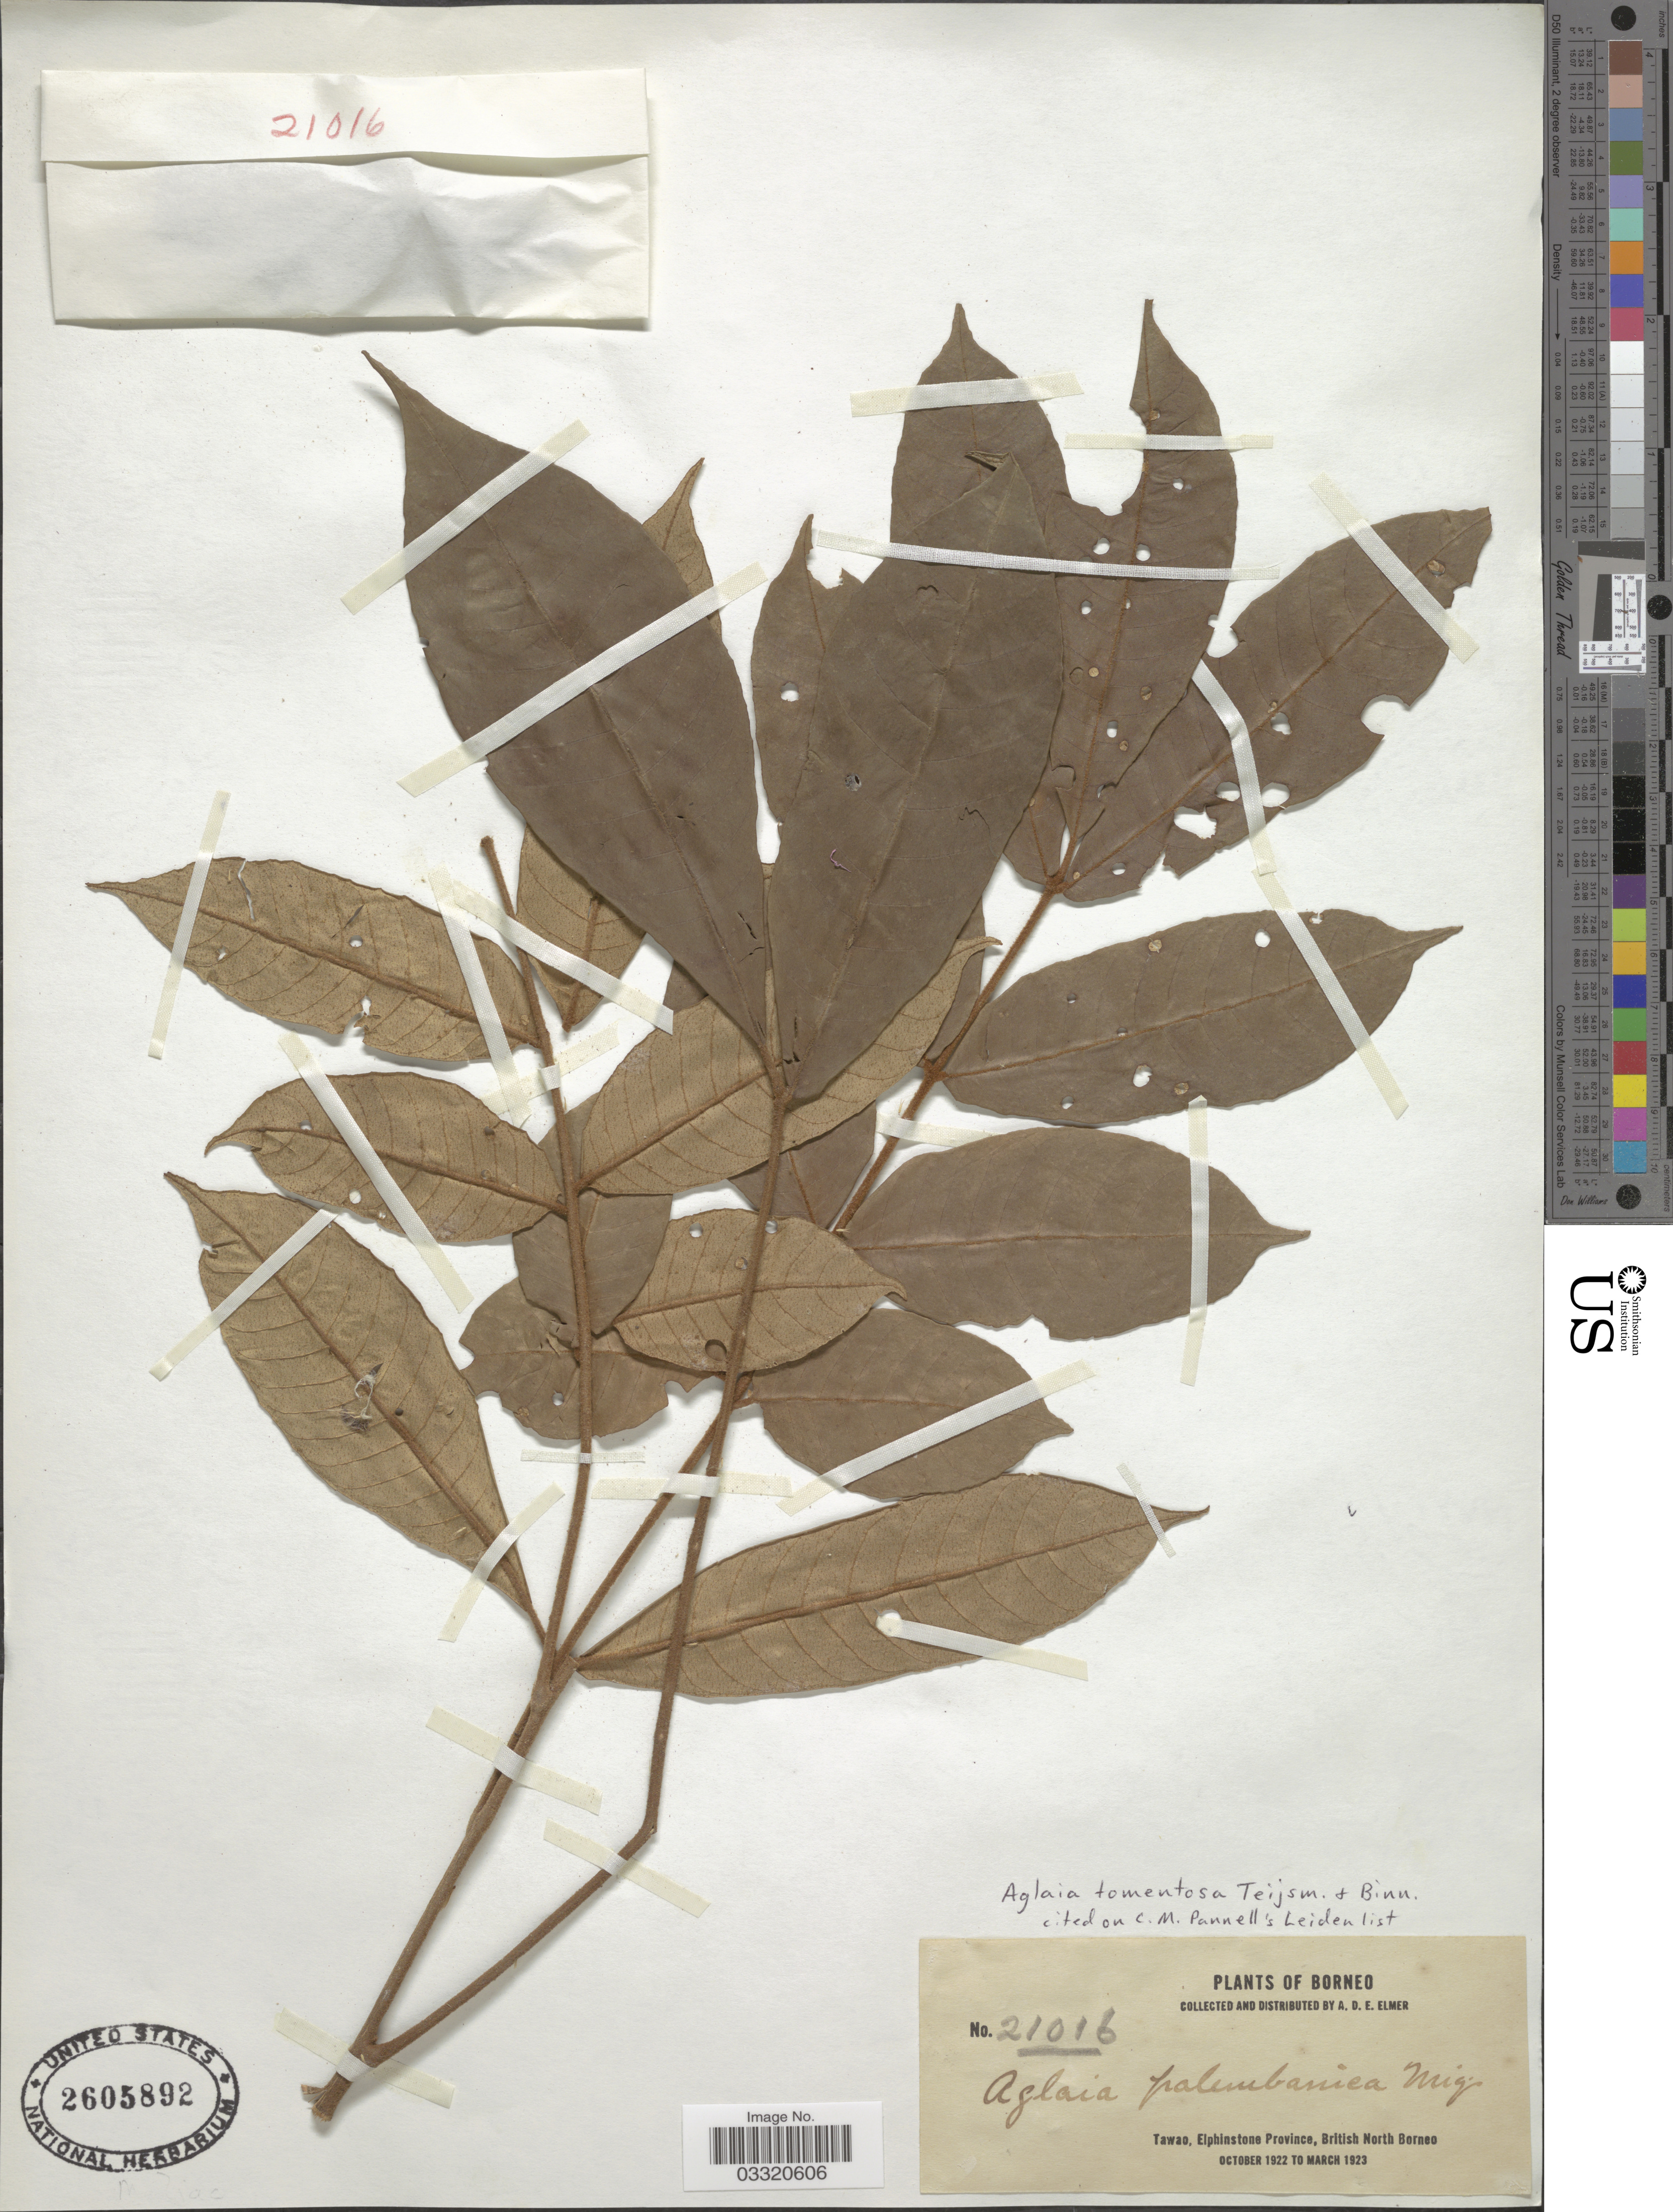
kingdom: Plantae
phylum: Tracheophyta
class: Magnoliopsida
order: Sapindales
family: Meliaceae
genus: Aglaia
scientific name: Aglaia tomentosa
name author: Teijsm. & Binn.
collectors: A. D. E. Elmer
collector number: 21016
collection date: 1922-10/1923-03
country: Malaysia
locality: Borneo. Tawao, Elphinstone Province, British North Borneo.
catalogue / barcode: US 2605892